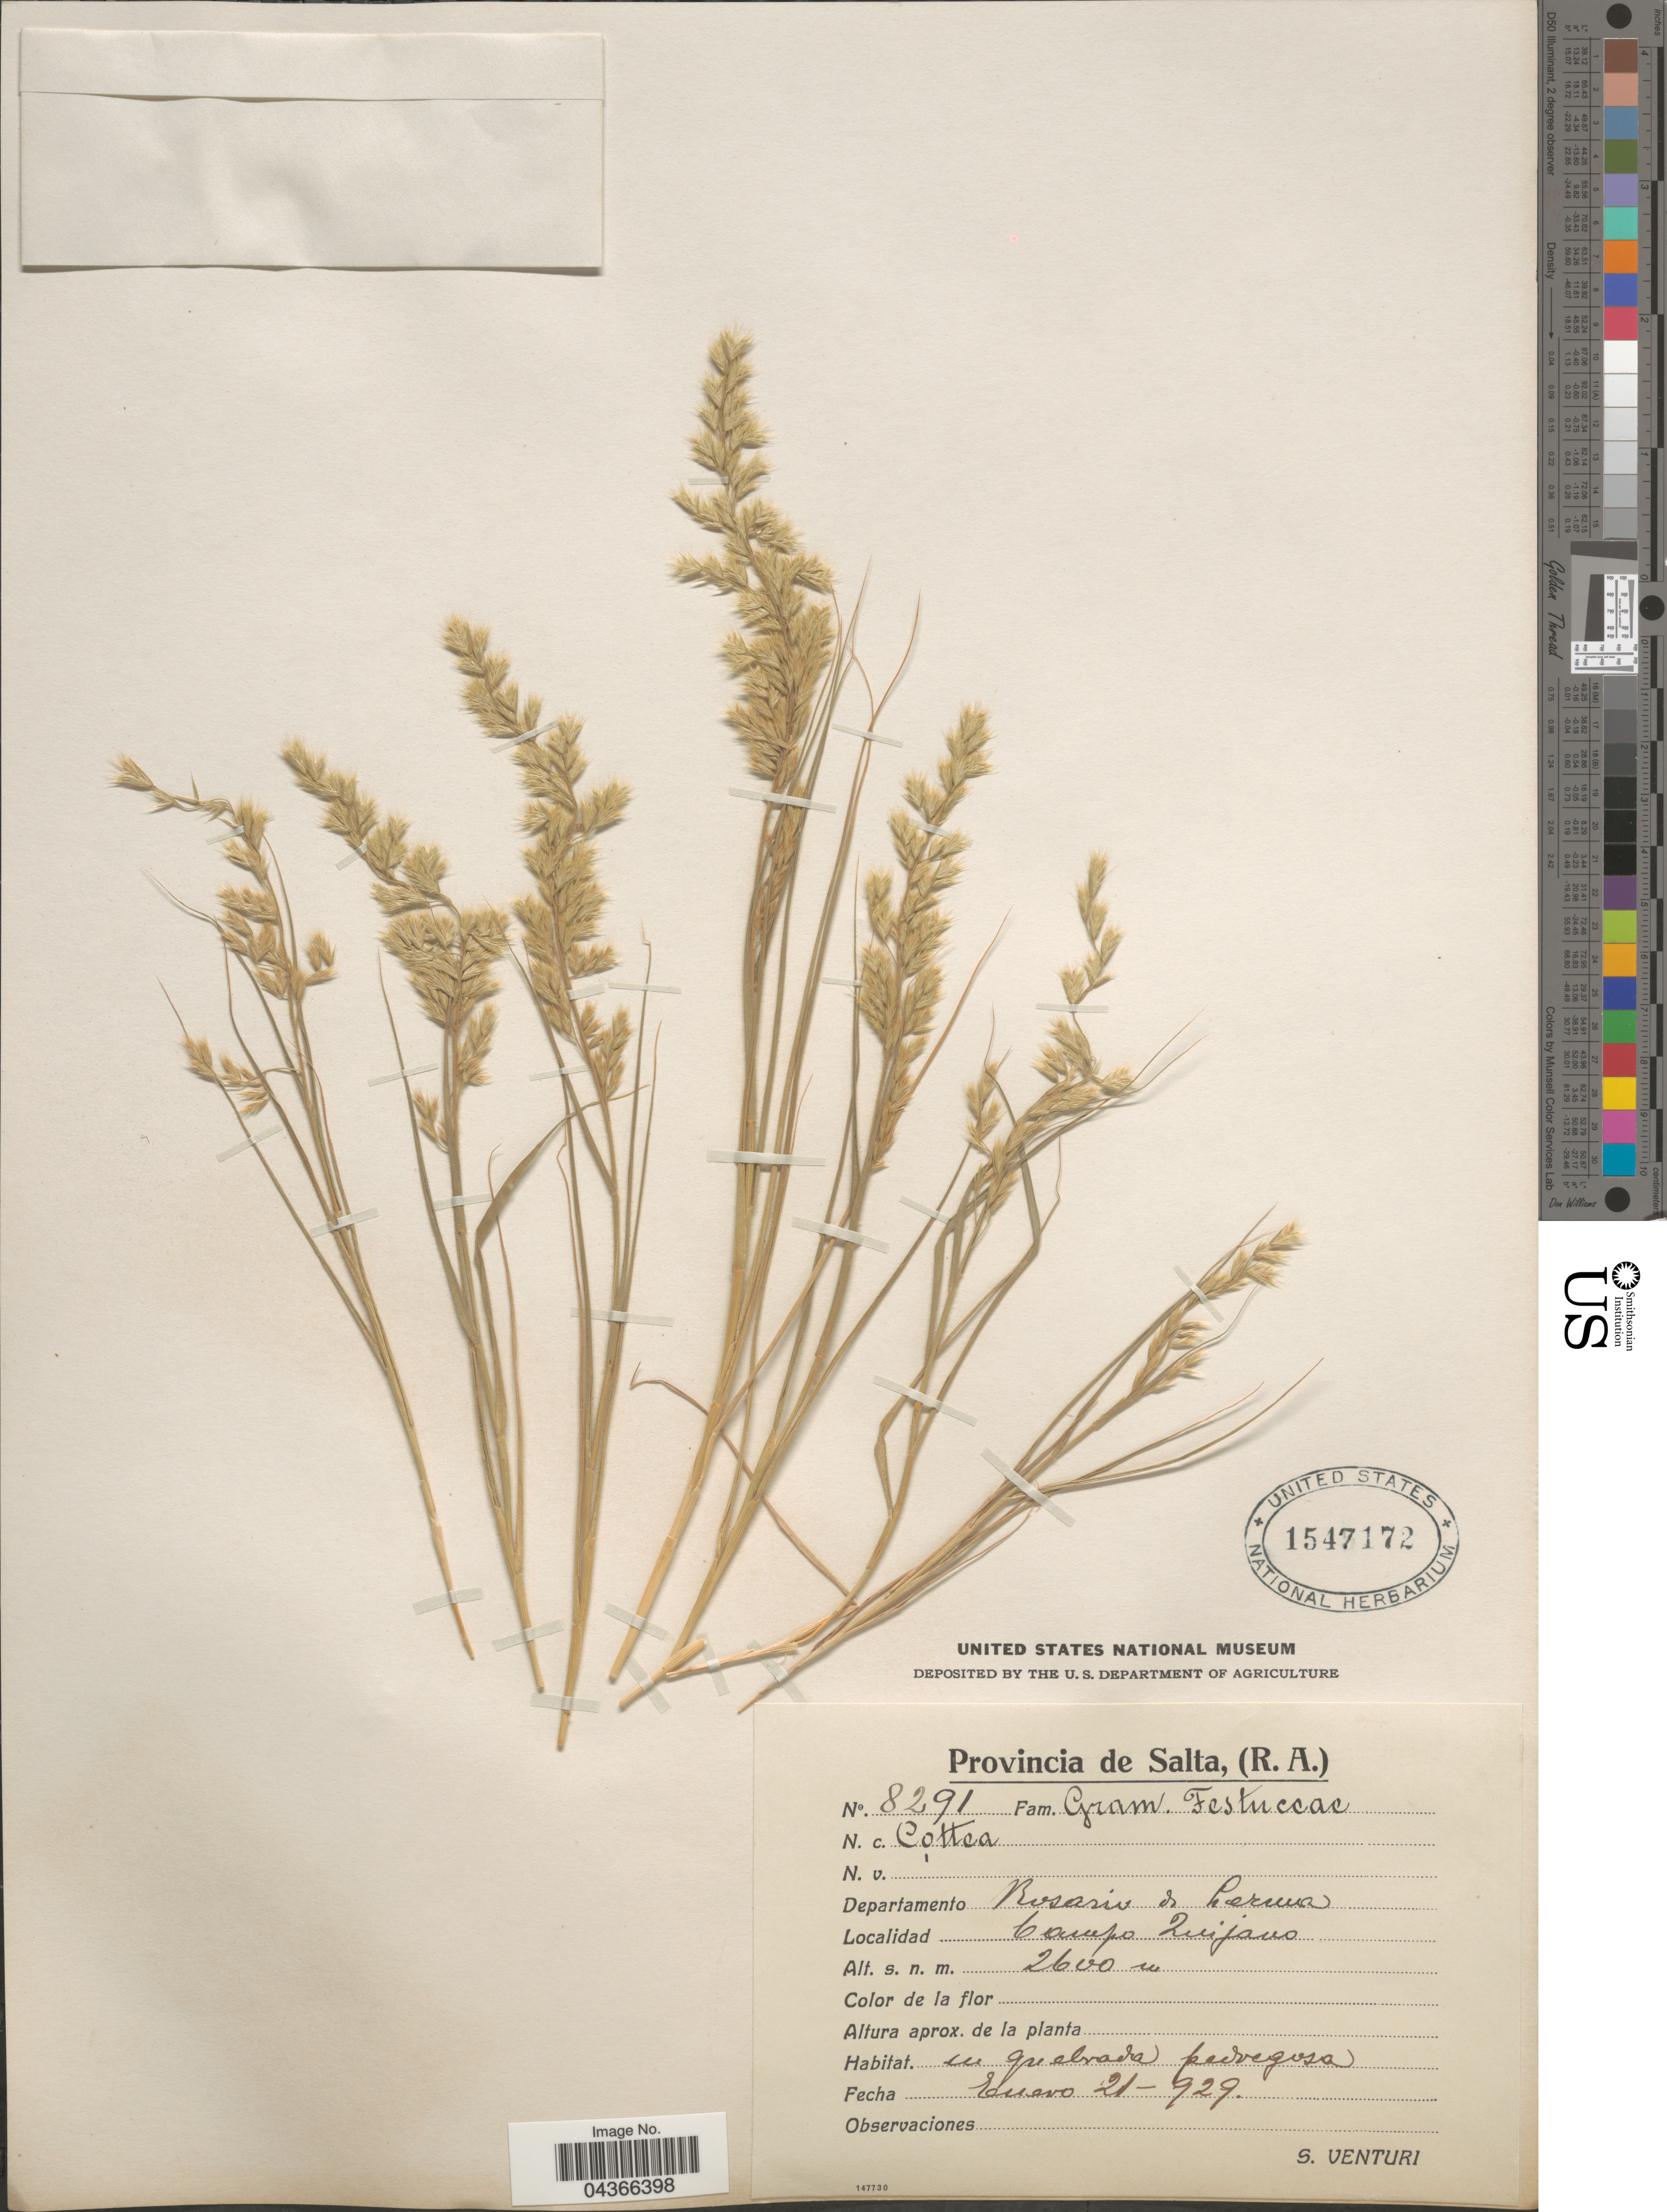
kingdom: Plantae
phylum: Tracheophyta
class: Liliopsida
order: Poales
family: Poaceae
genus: Cottea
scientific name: Cottea pappophoroides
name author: Kunth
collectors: S. Venturi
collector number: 8291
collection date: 1929-01-21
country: Argentina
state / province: Salta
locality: Departamento Rosario de Lerma. Campo Quijano.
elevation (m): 2600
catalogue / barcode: US 1547172